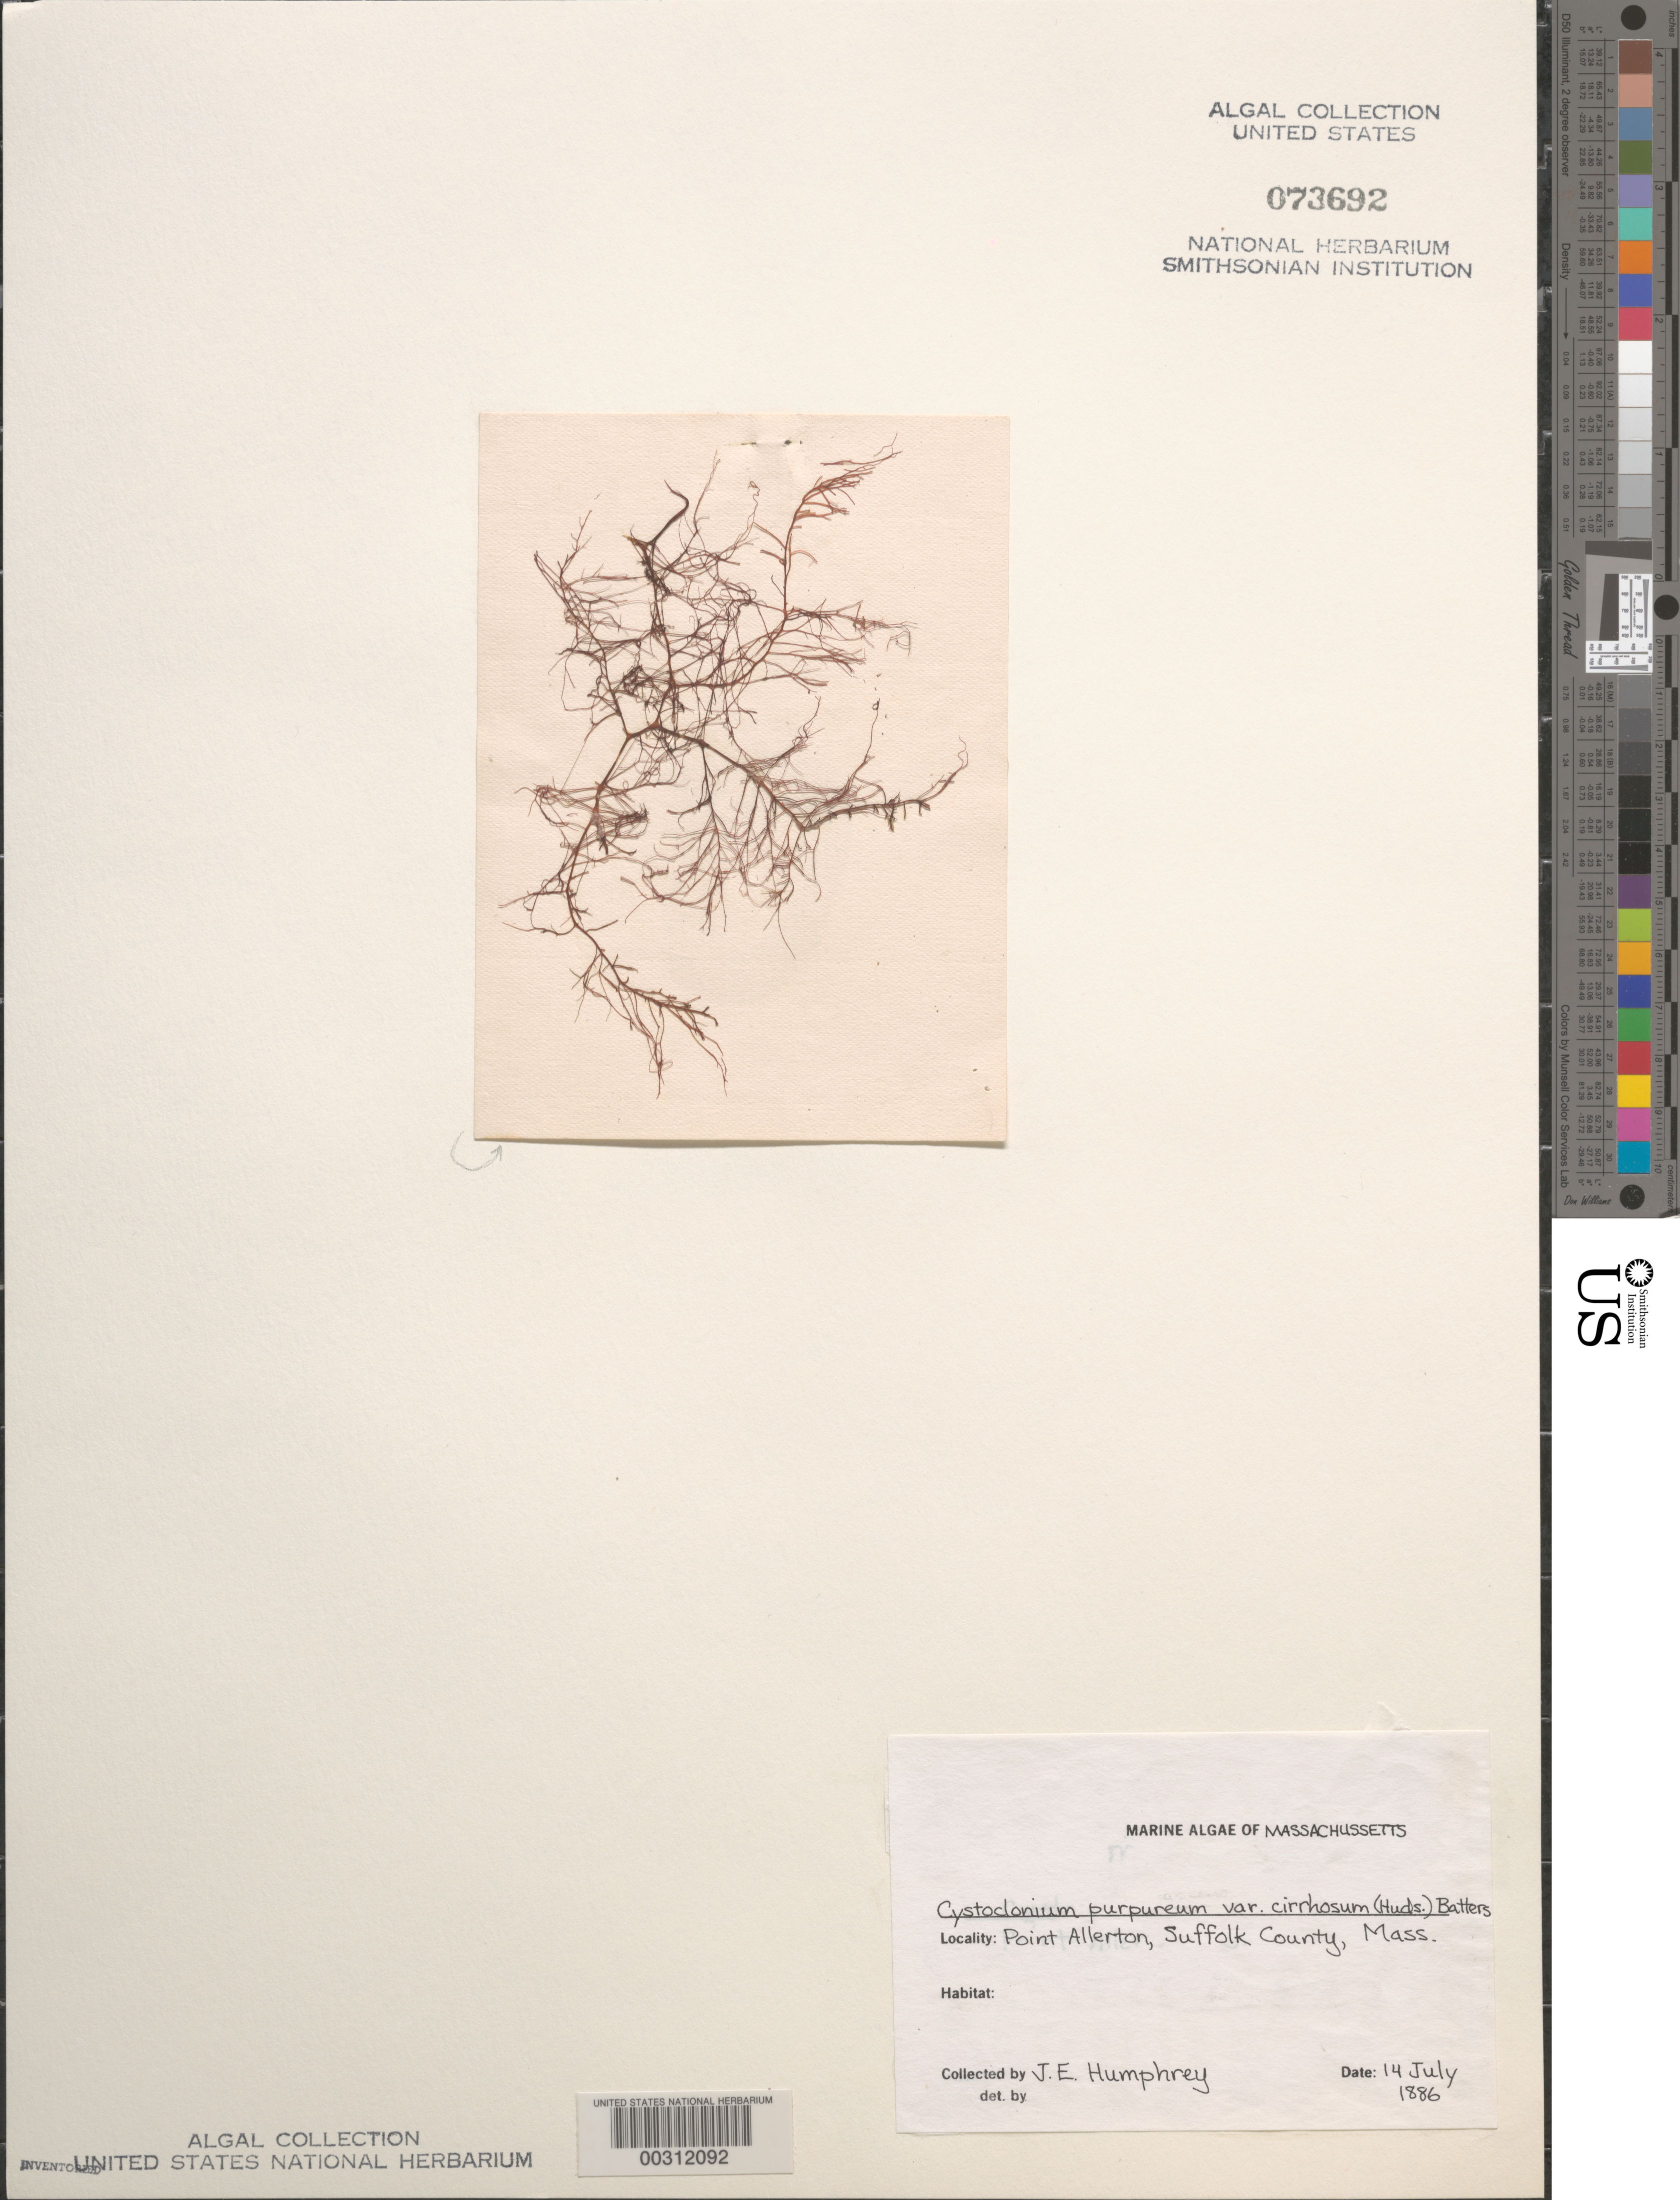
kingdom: Plantae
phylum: Rhodophyta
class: Florideophyceae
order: Gigartinales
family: Cystocloniaceae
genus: Cystoclonium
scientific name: Cystoclonium purpureum var. cirrhosum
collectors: J. Humphrey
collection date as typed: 14 Jul 1886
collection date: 1886-07-14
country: United States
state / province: Massachusetts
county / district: Plymouth County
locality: Point Allerton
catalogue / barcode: US 73692